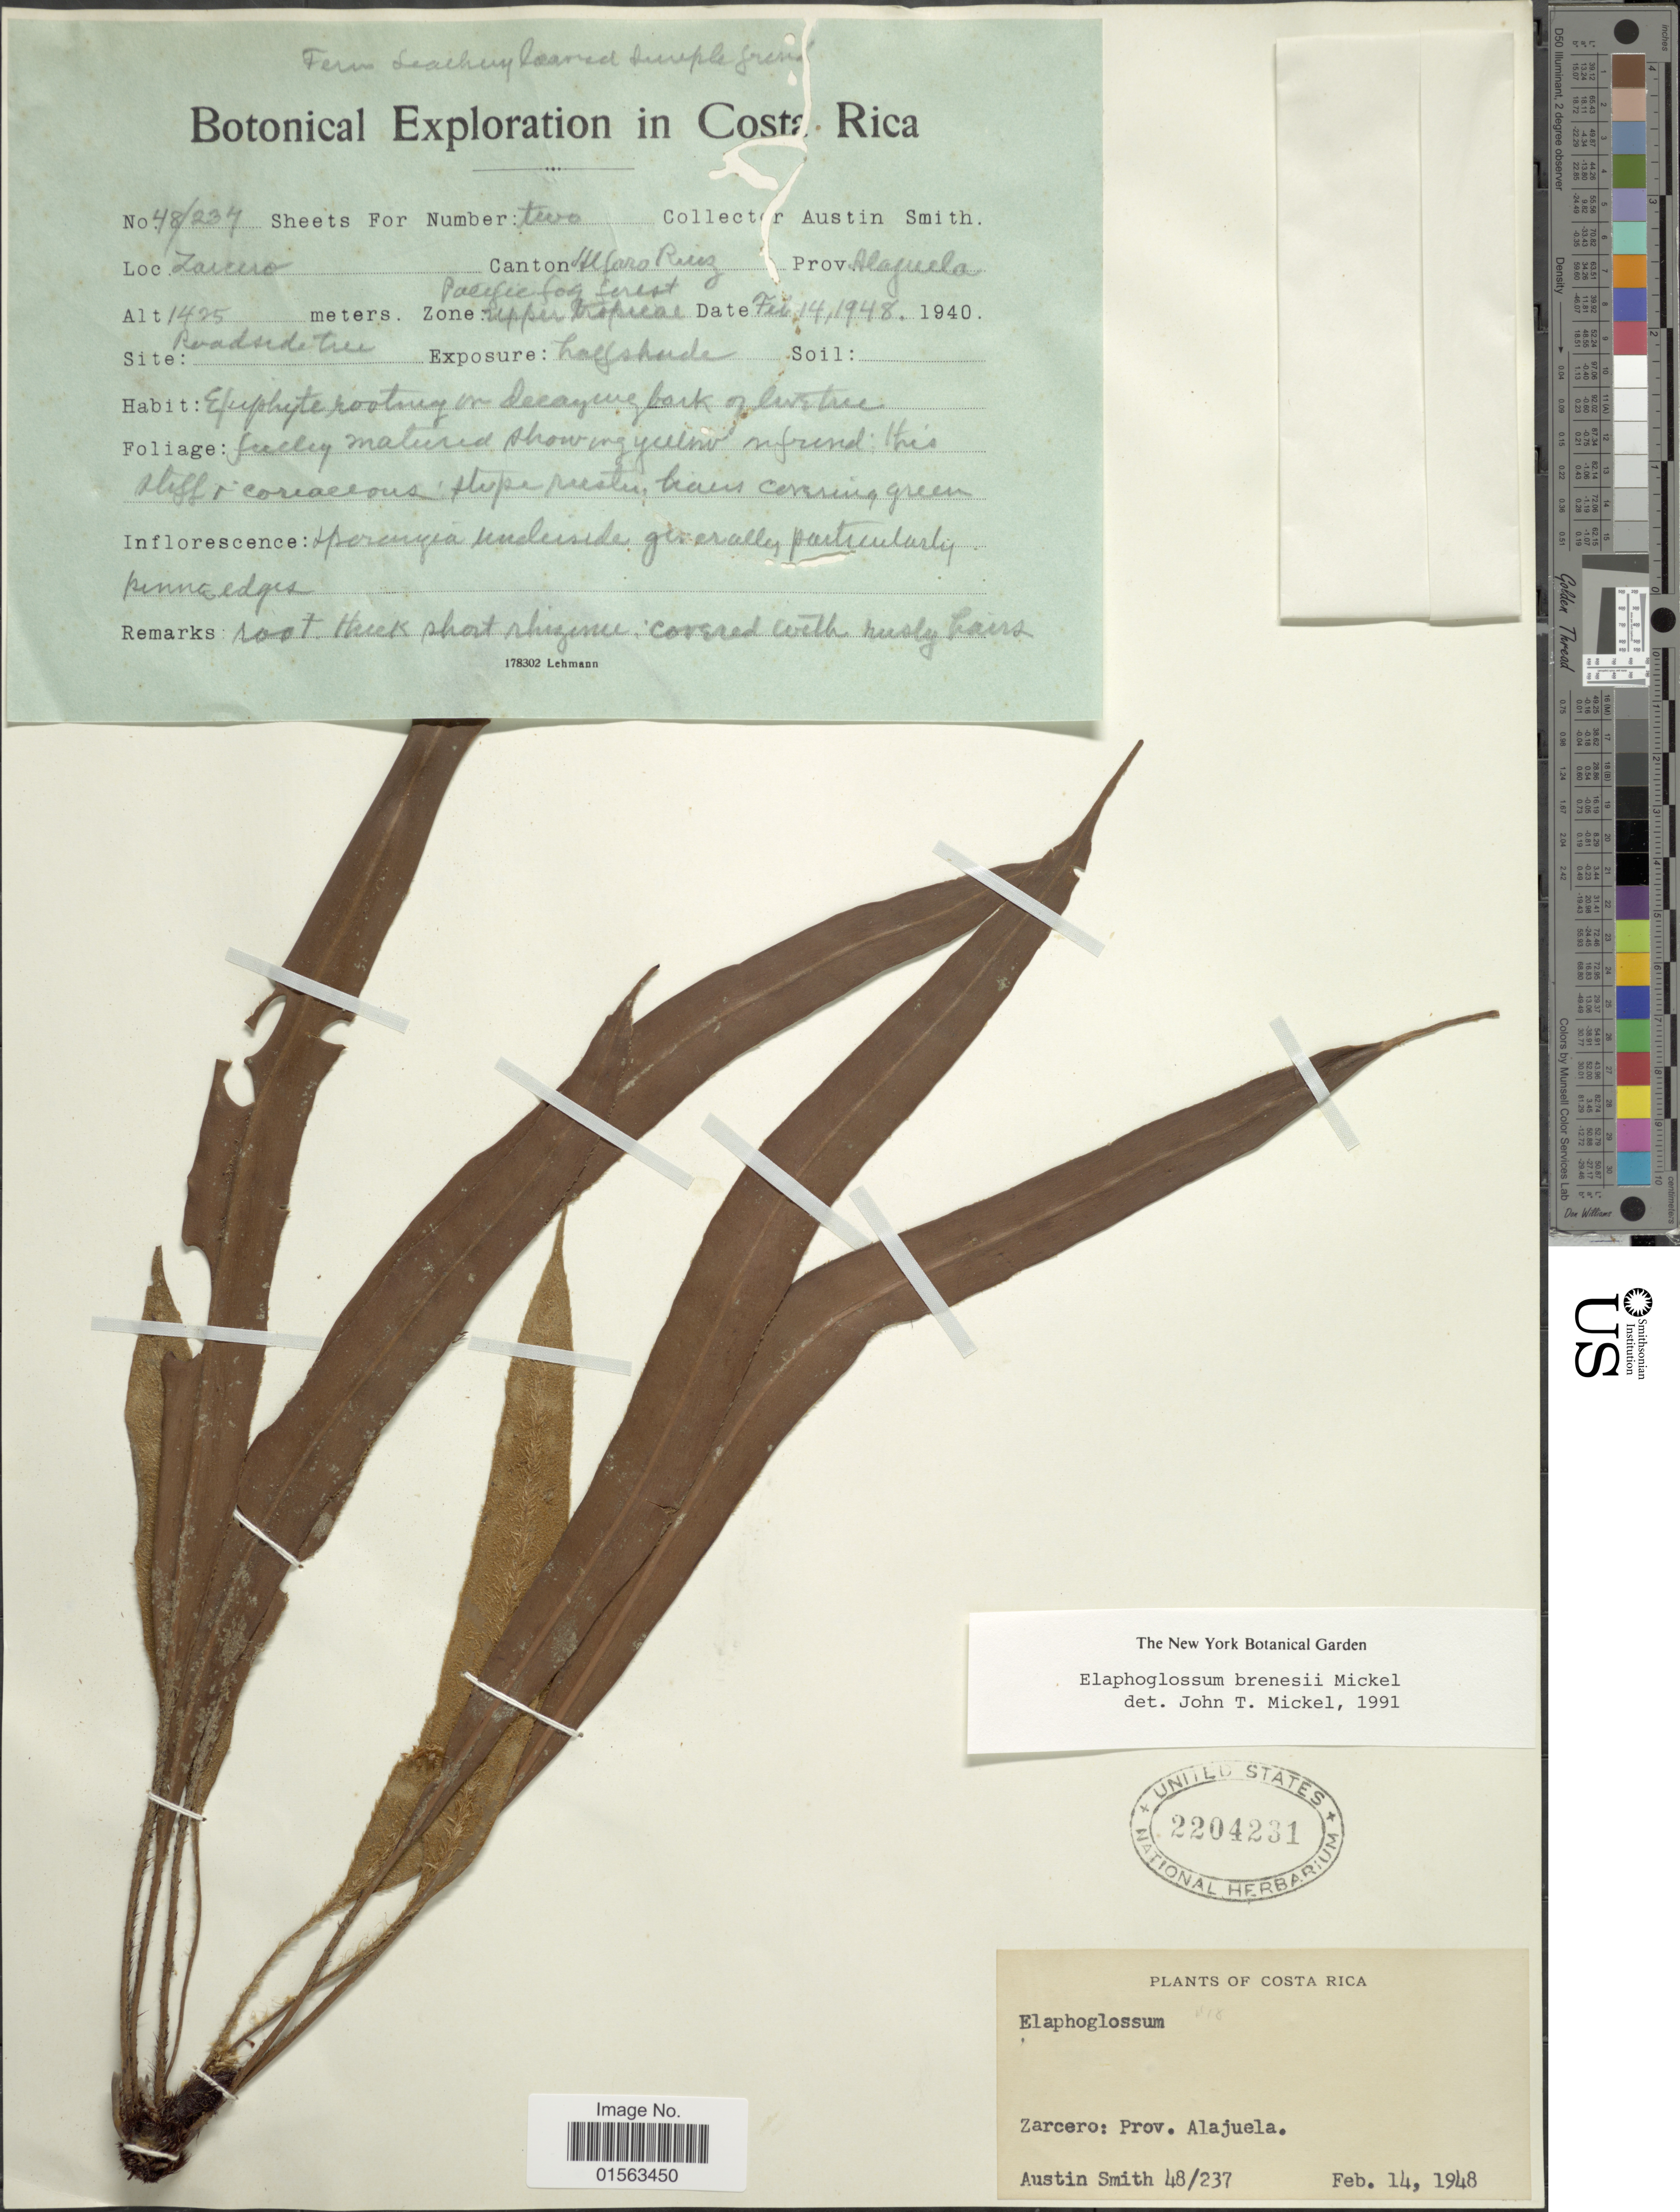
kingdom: Plantae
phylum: Tracheophyta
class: Polypodiopsida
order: Polypodiales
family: Dryopteridaceae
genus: Elaphoglossum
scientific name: Elaphoglossum brenesii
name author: Mickel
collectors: Aust P. Smith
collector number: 48/237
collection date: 1948-02-14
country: Costa Rica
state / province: Alajuela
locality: Zarcero: Prov. Alajuela, Canton Alfaro Ruiz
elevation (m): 1425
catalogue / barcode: US 2204231